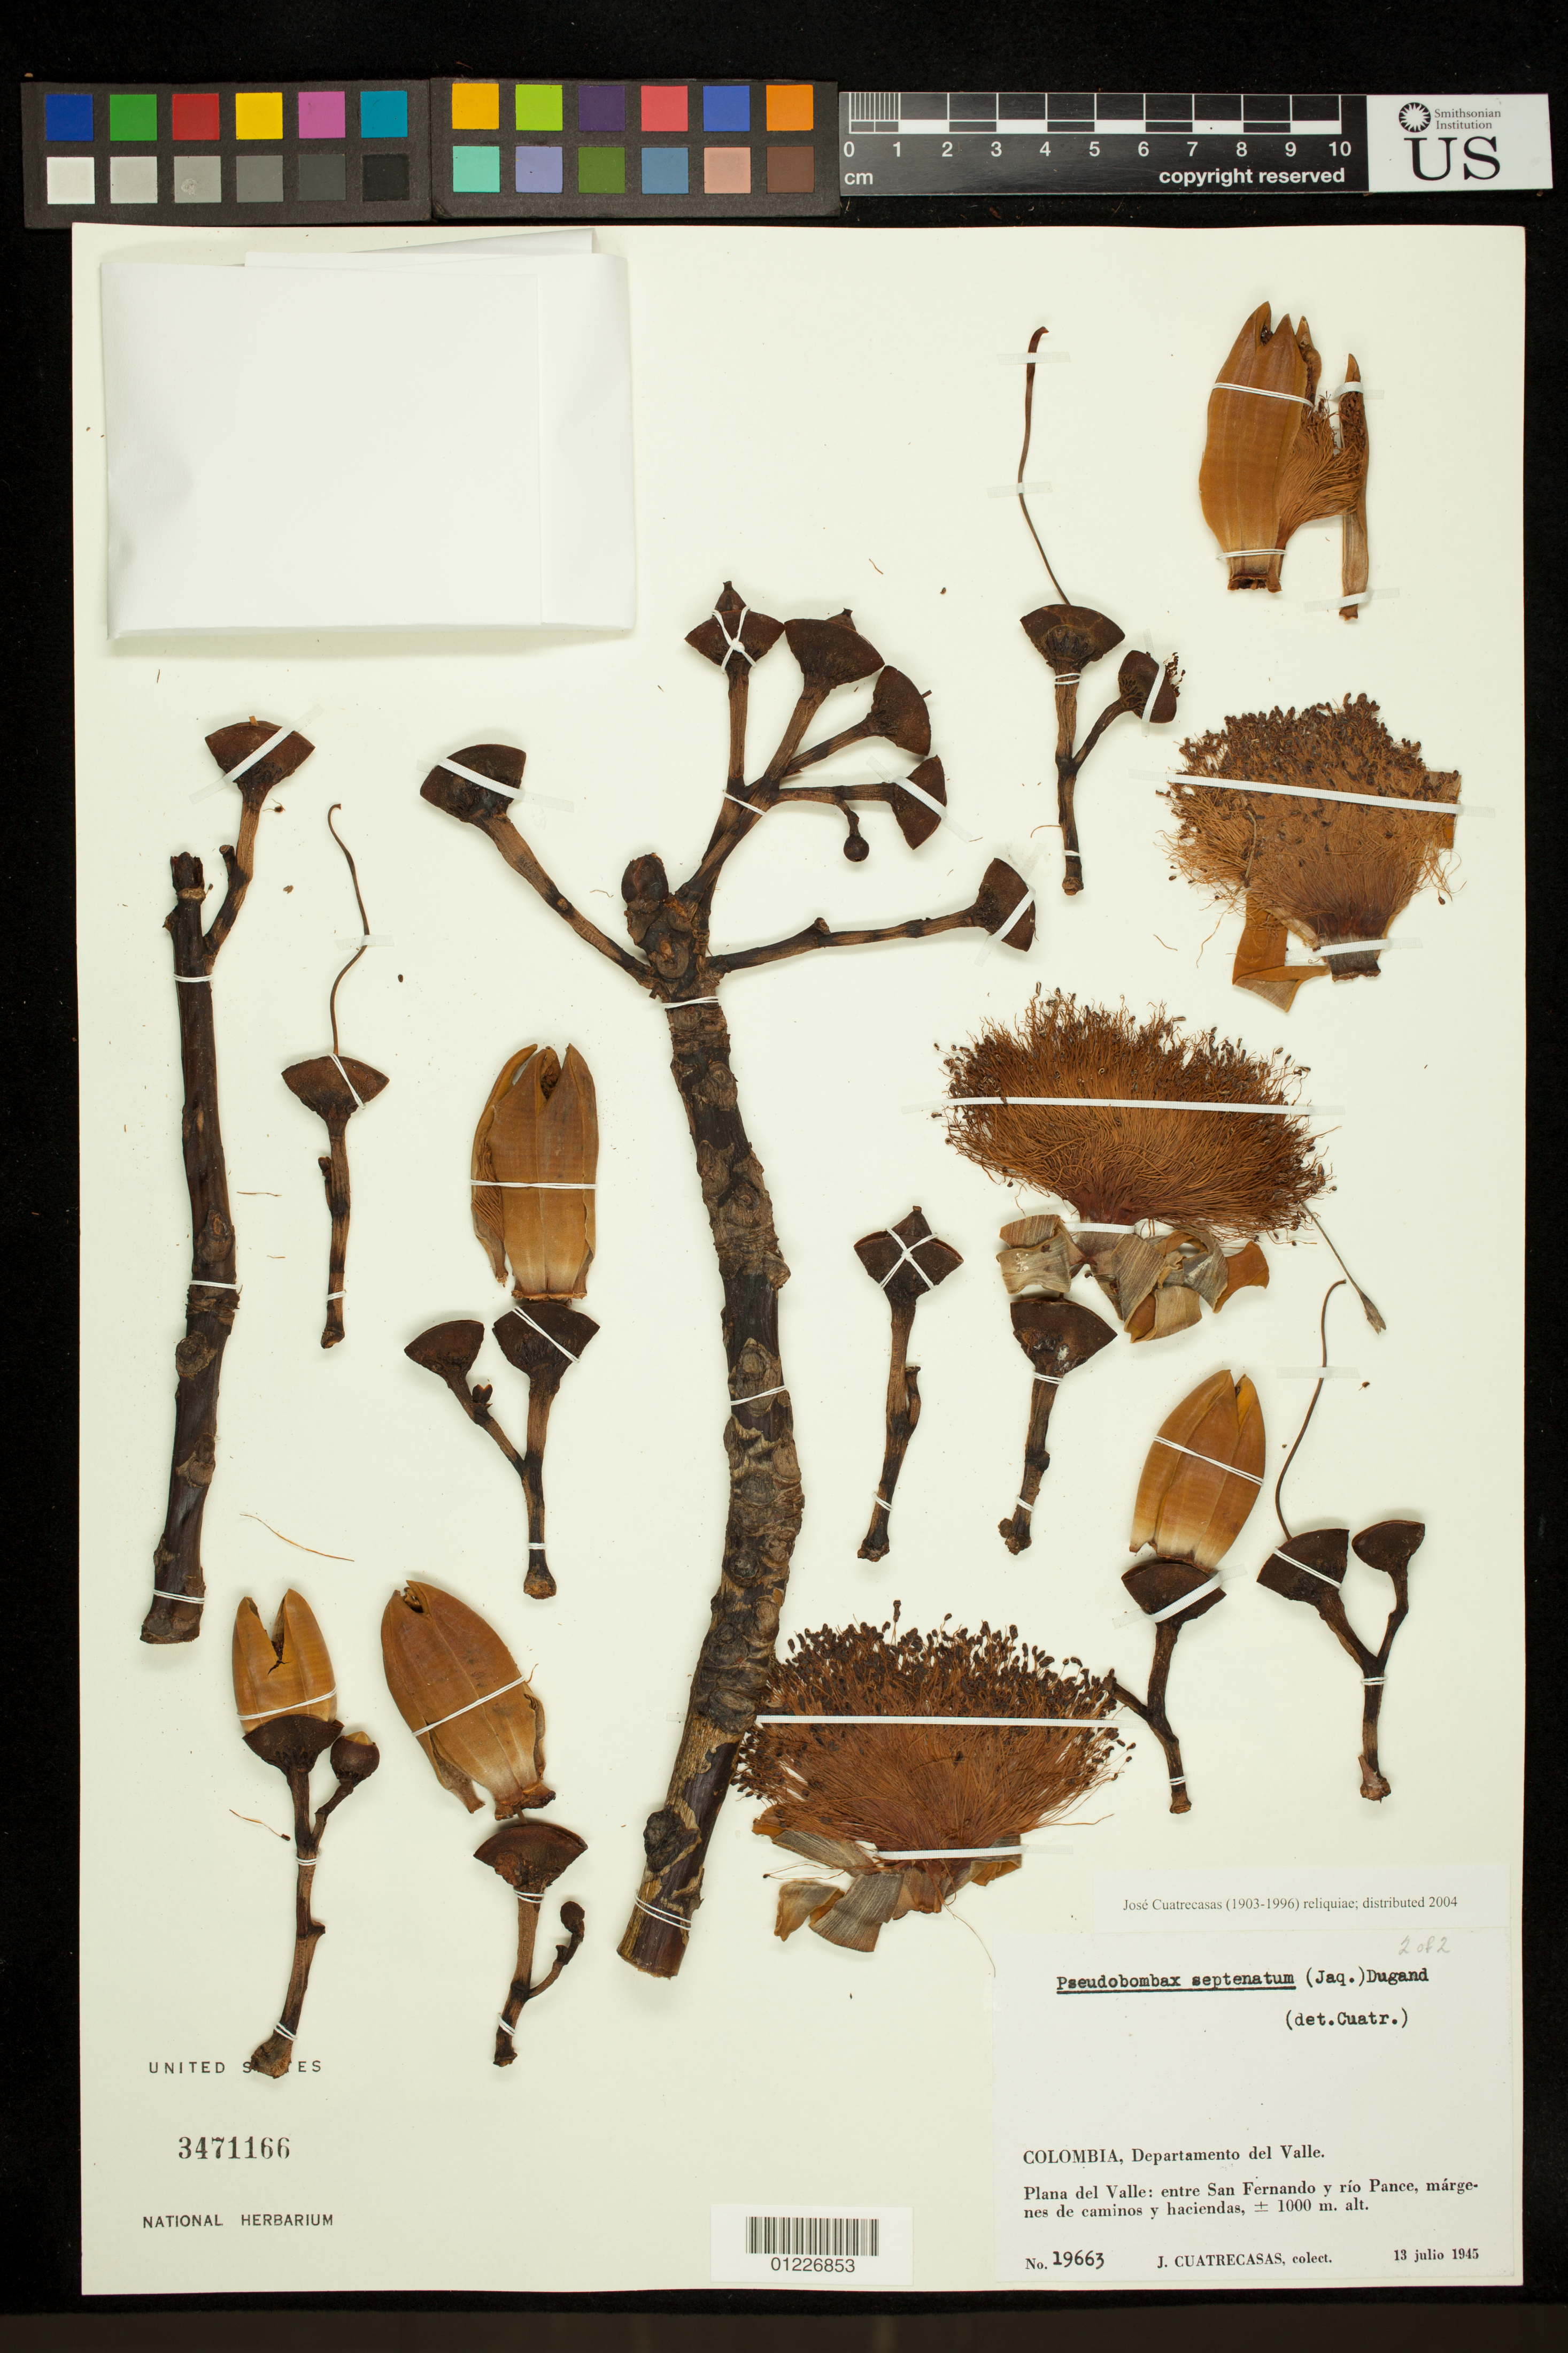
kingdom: Plantae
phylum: Tracheophyta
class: Magnoliopsida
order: Malvales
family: Malvaceae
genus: Pseudobombax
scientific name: Pseudobombax septenatum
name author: (Jacq.) Dugand G.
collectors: J. Cuatrecasas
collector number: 19663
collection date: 1945-07-13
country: Colombia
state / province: Valle del Cauca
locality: Plana del Valle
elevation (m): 1000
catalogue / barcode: US 3471166